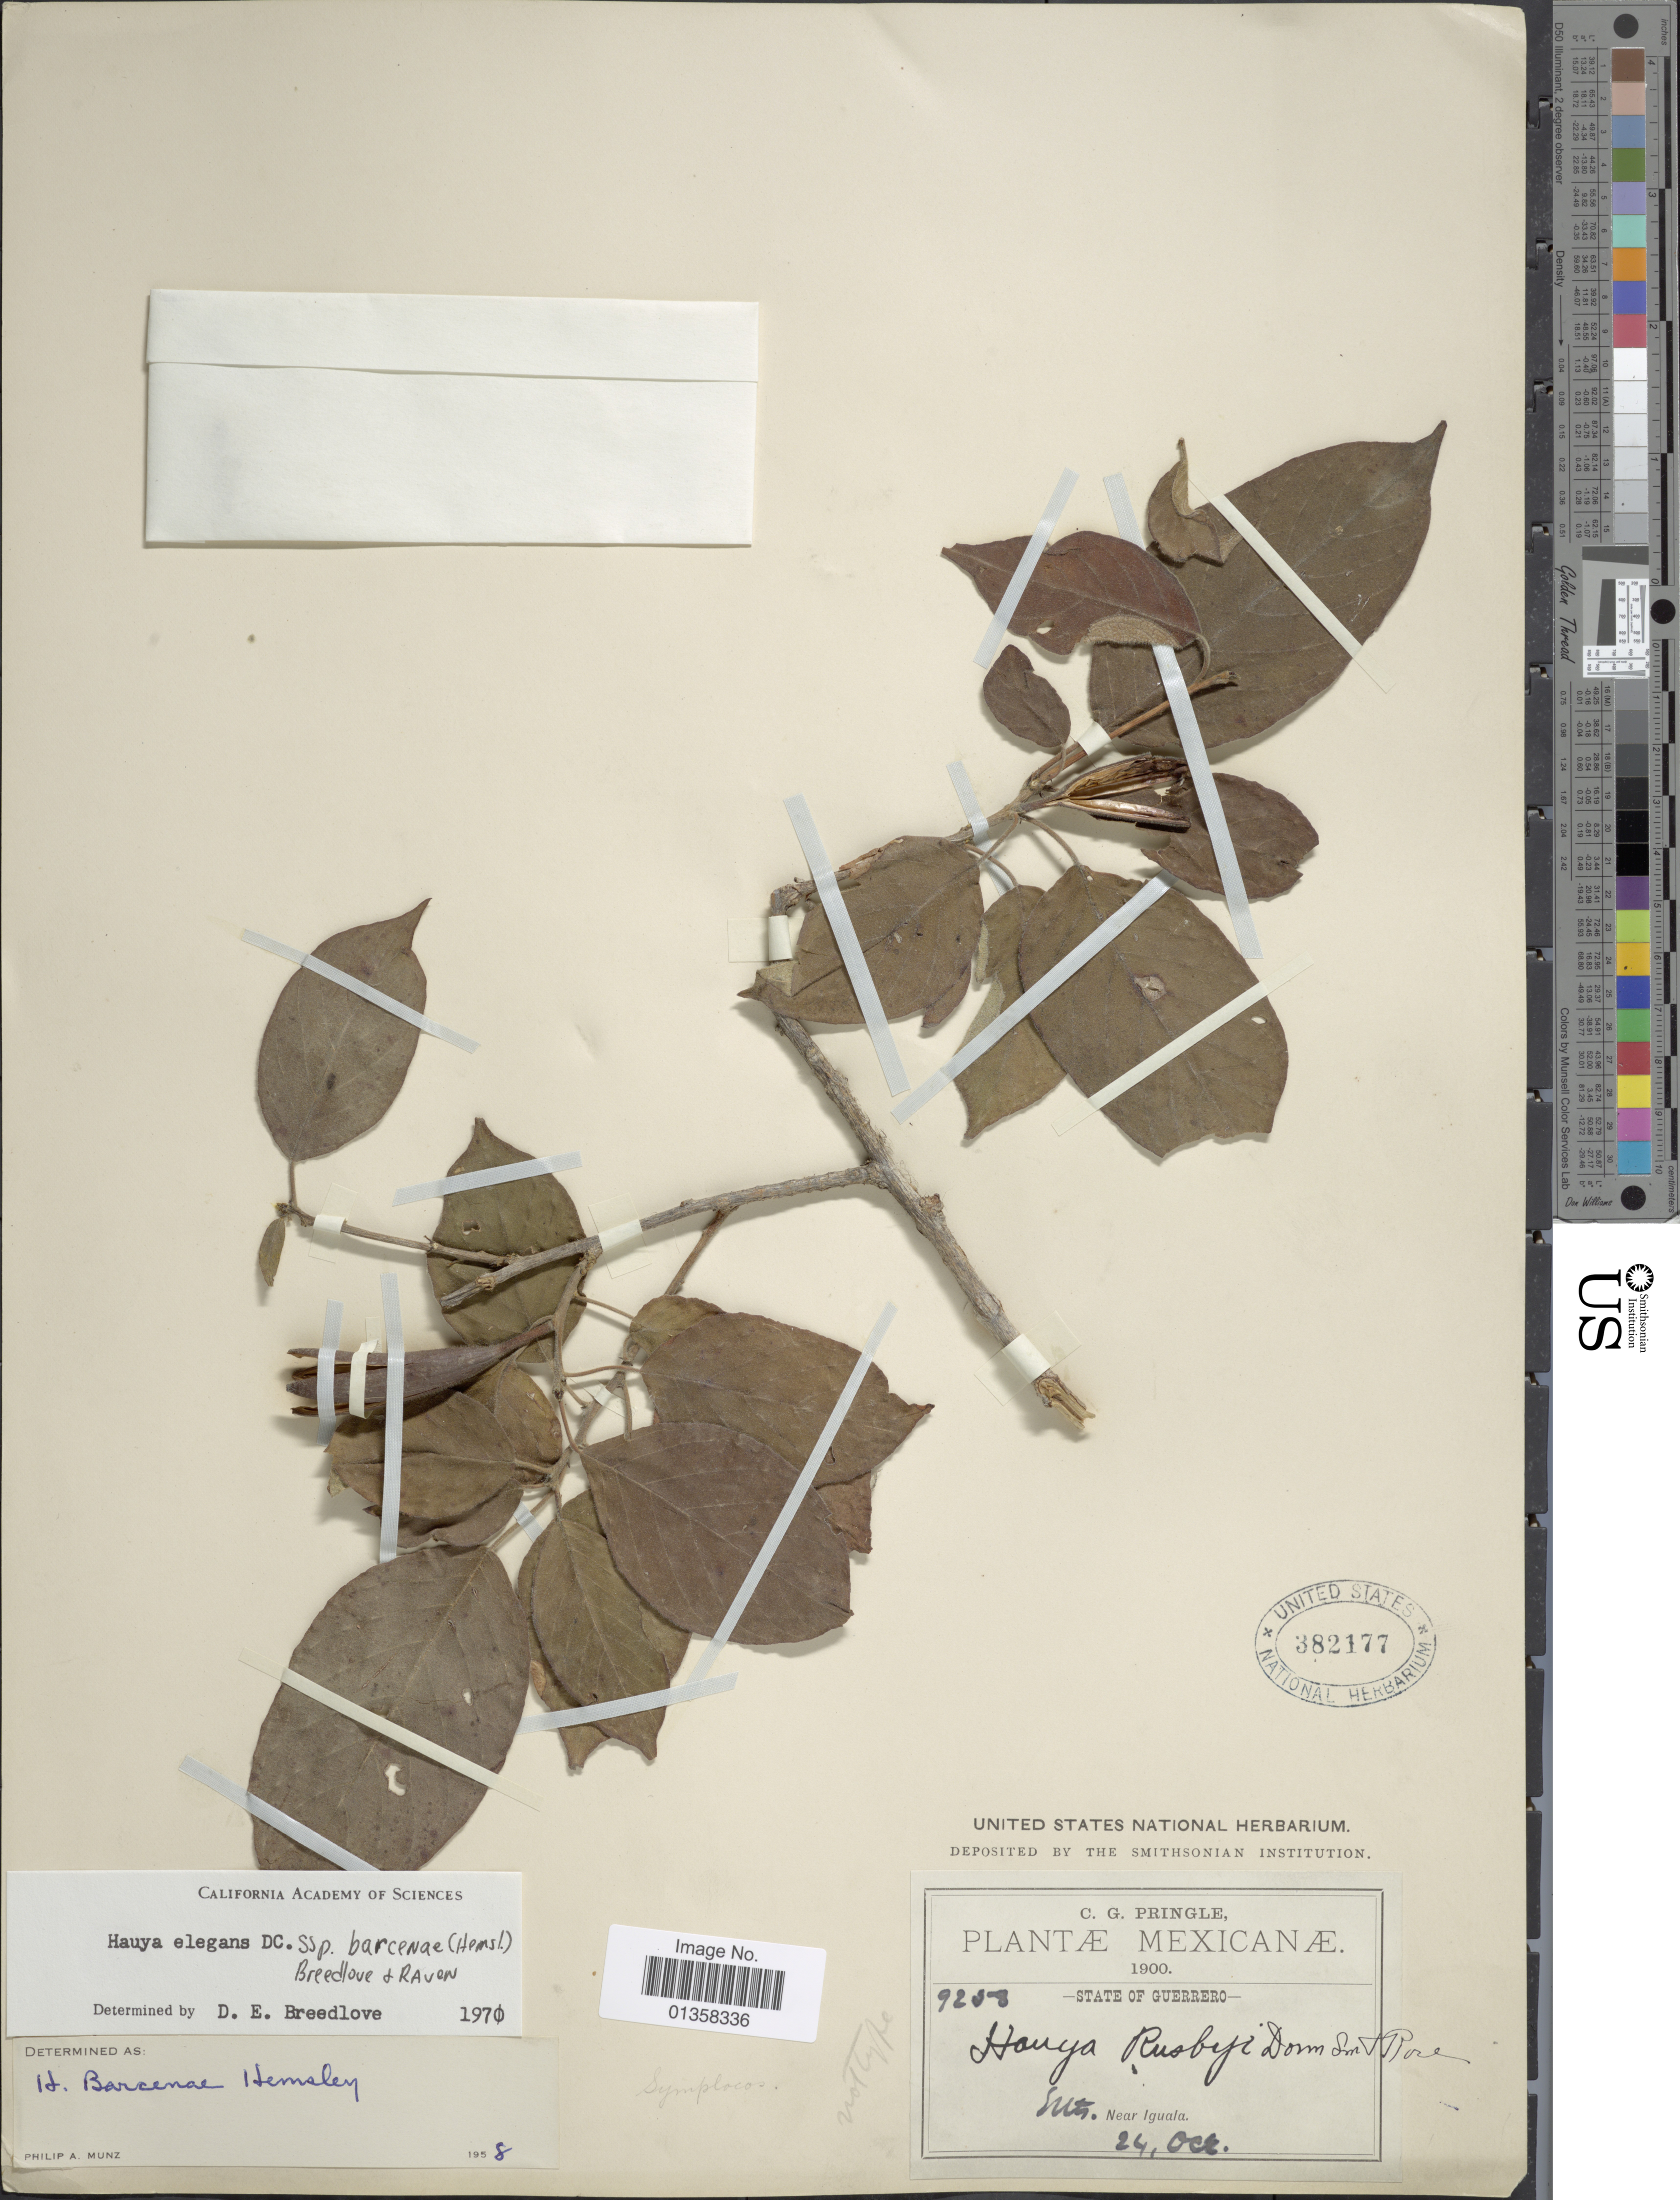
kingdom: Plantae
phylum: Tracheophyta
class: Magnoliopsida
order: Myrtales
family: Onagraceae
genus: Hauya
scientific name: Hauya elegans subsp. barcenae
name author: (Hemsl.) P.H. Raven & Breedlove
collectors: C. G. Pringle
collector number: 9258*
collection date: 1900-10-24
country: Mexico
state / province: Guerrero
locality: Mts. Near Iguala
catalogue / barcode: US 382177